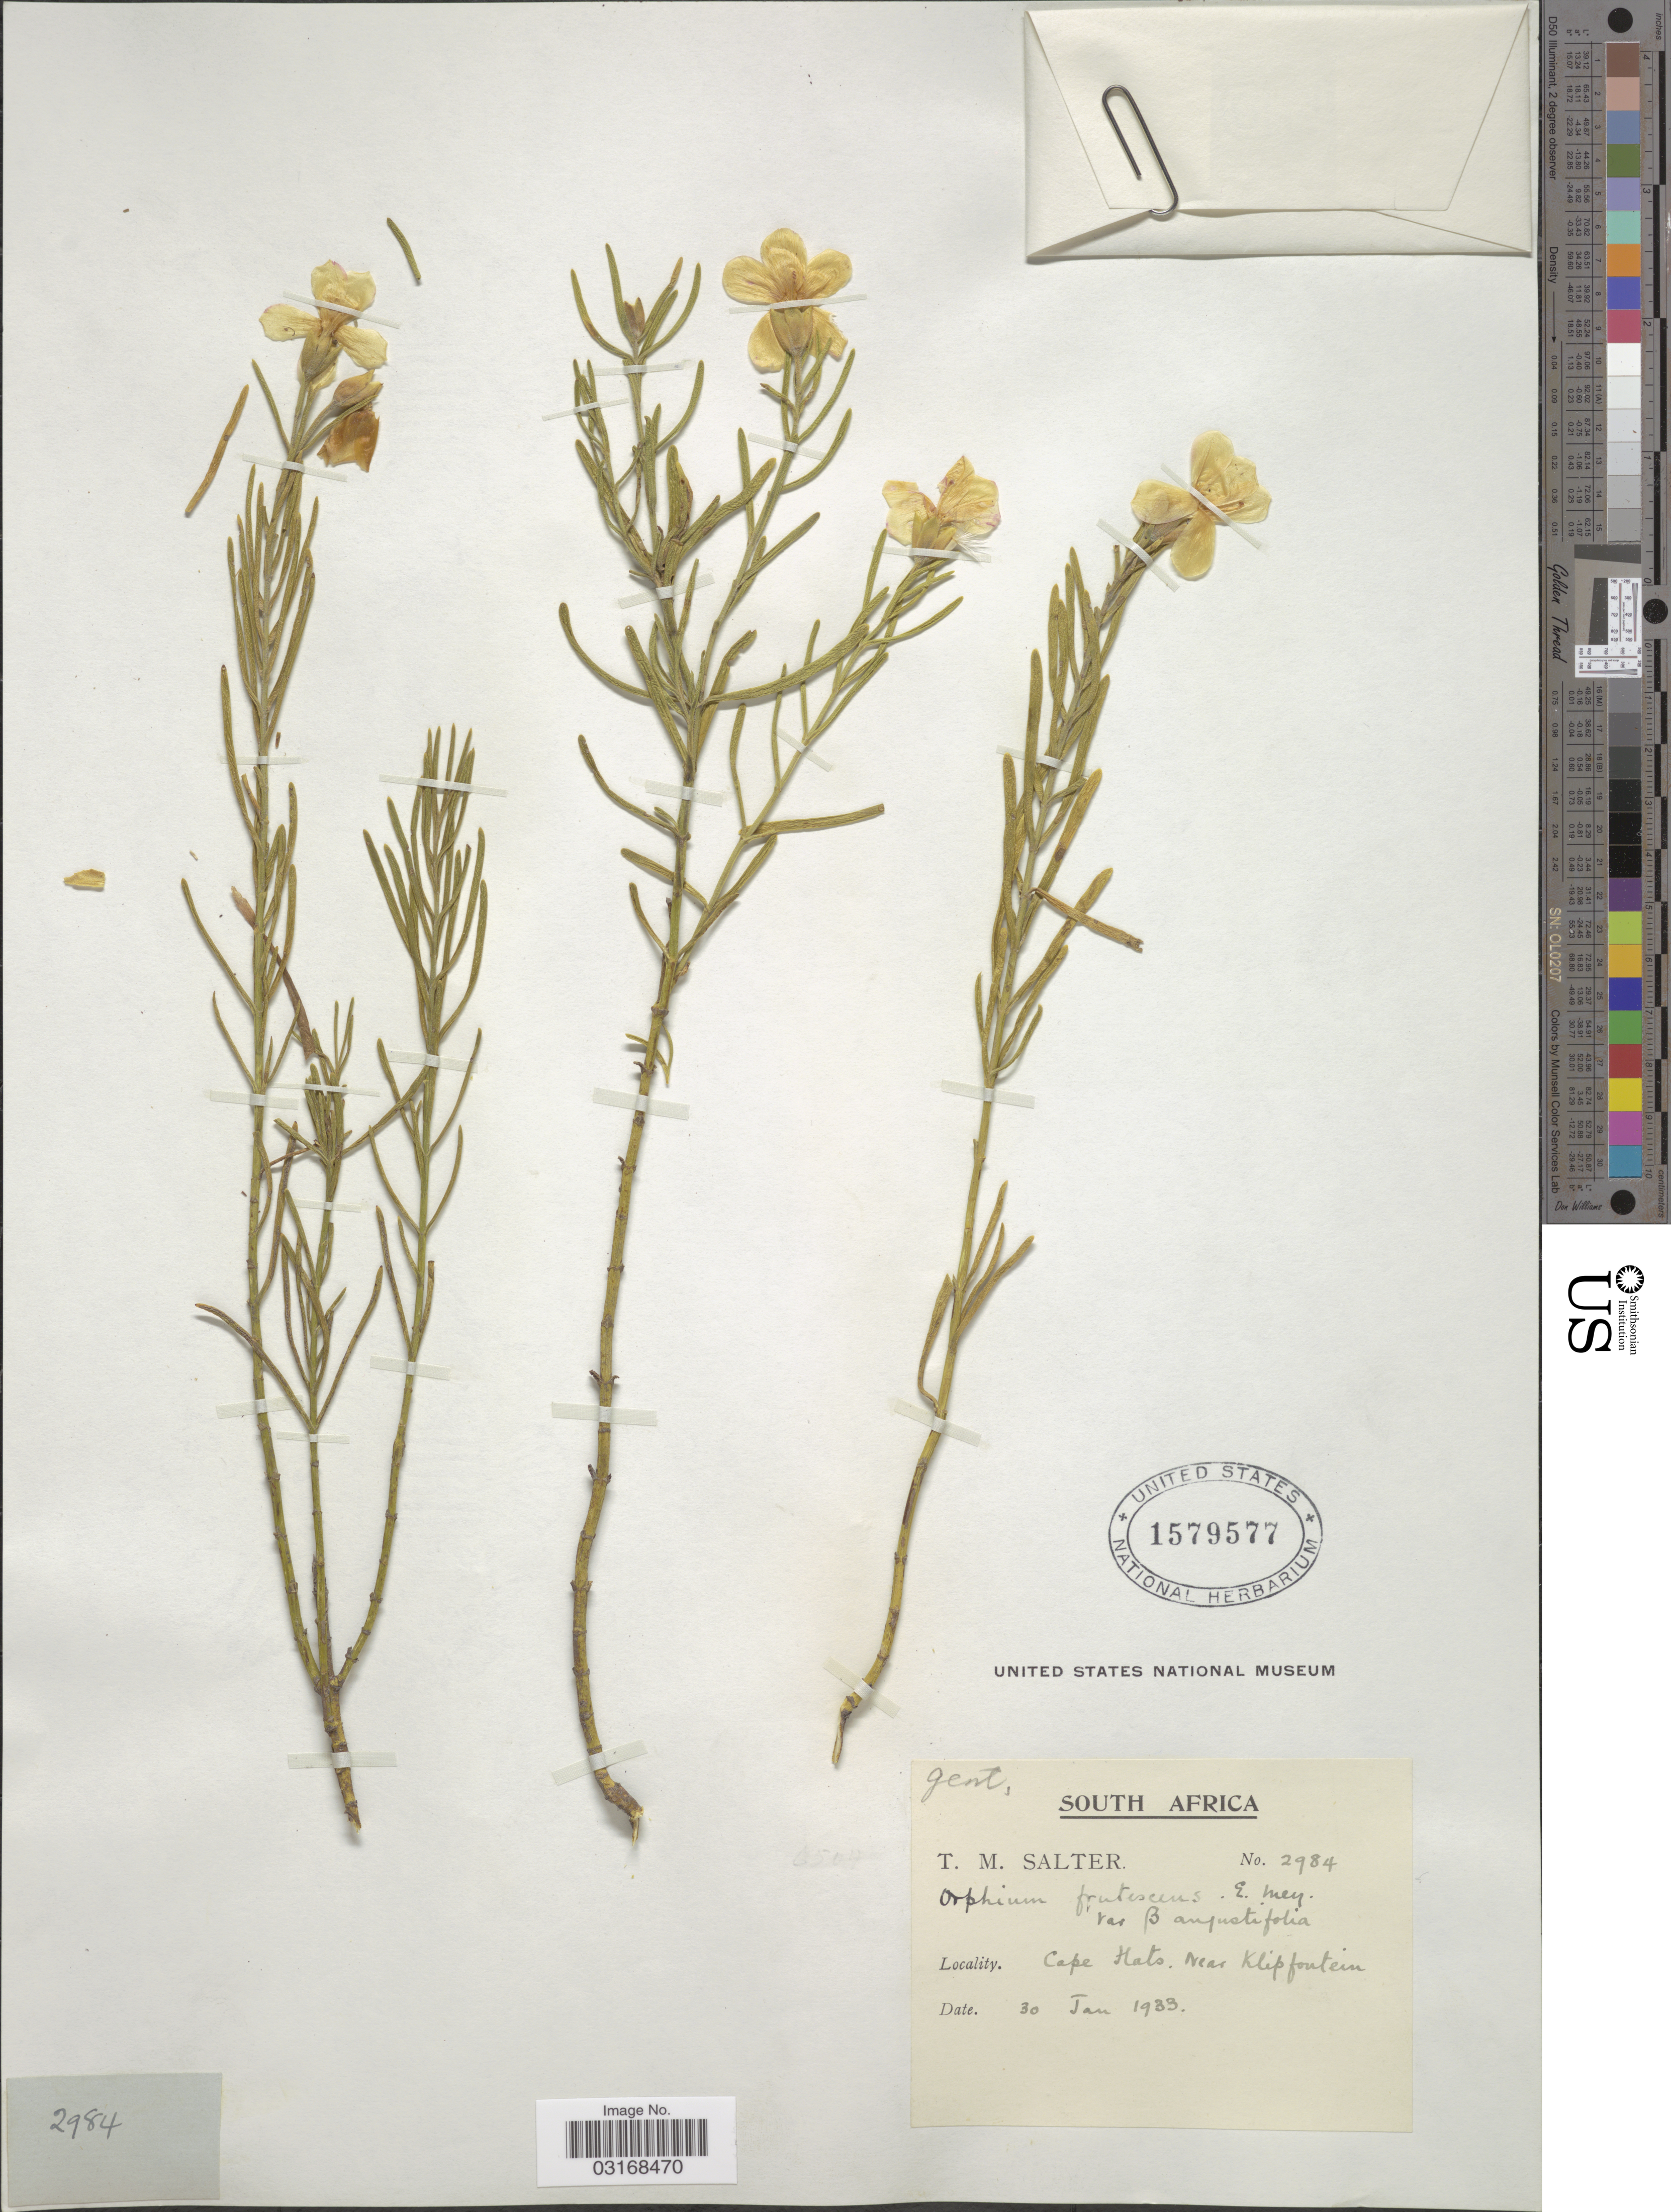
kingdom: Plantae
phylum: Tracheophyta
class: Magnoliopsida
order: Gentianales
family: Gentianaceae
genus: Orphium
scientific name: Orphium frutescens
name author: (L.) E. Mey.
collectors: T. Salter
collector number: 2984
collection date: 1933-01-30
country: South Africa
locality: Cape flats. Near Klipfontein.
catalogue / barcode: US 1579577